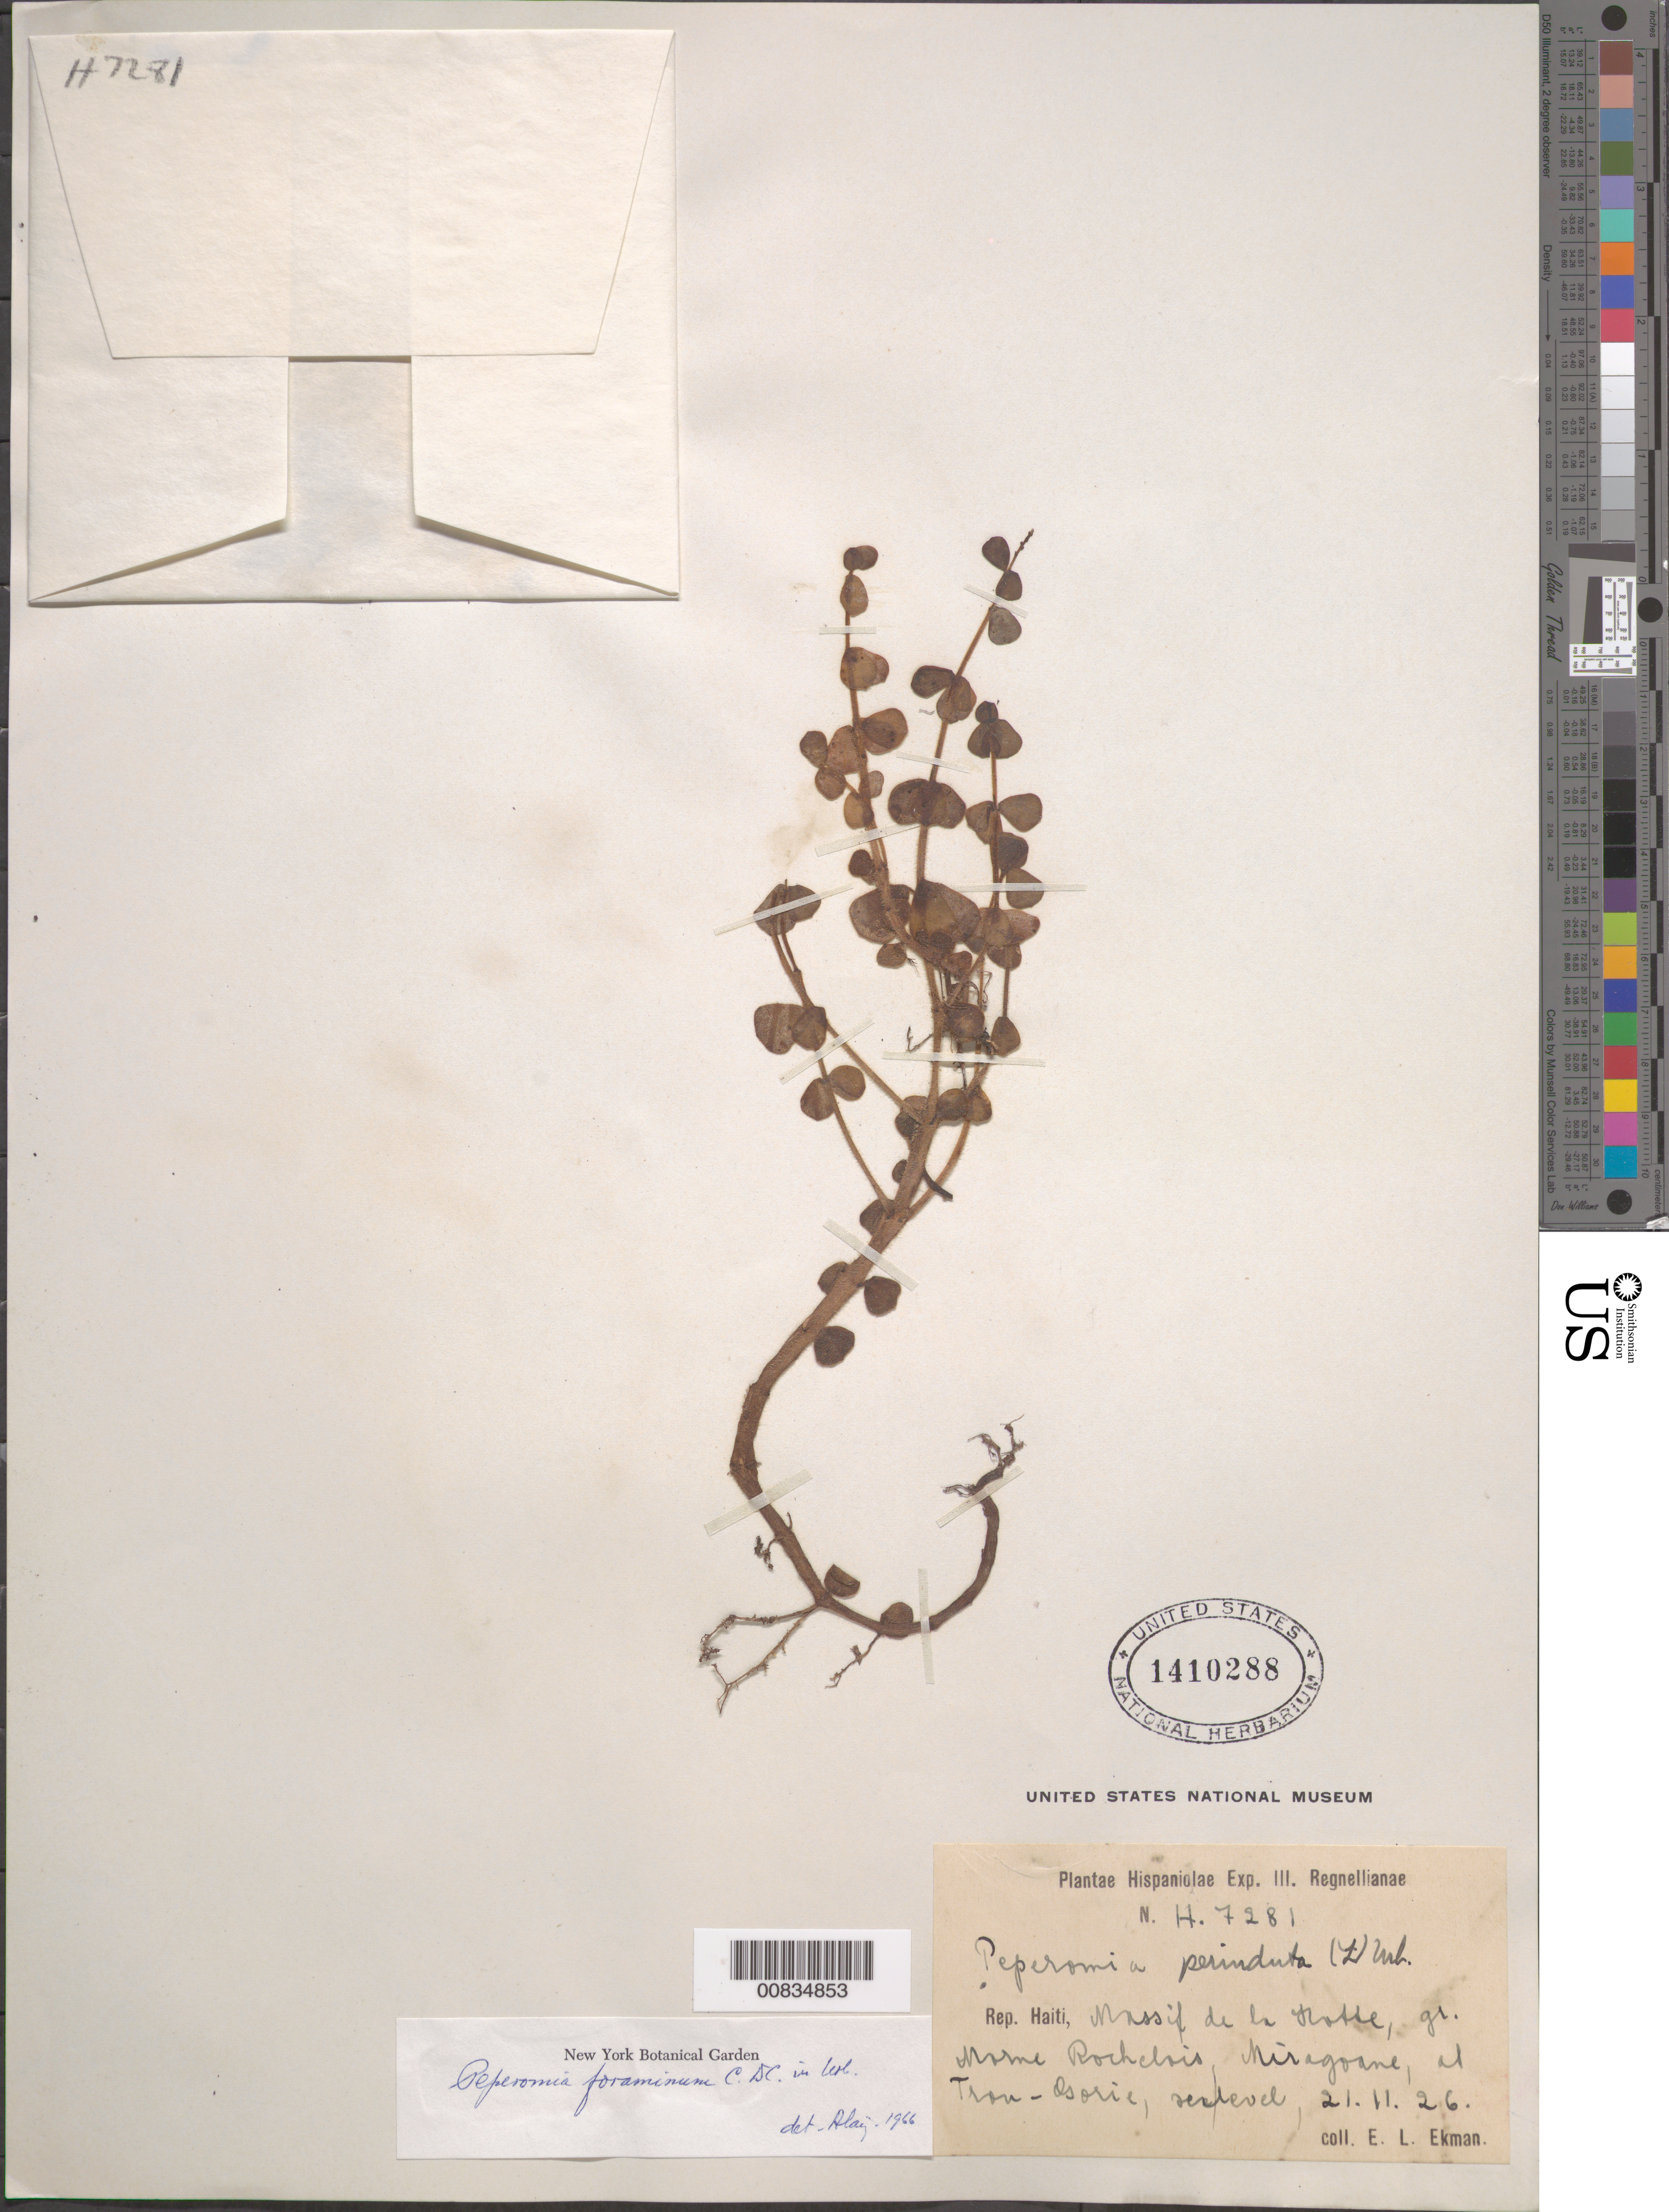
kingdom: Plantae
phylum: Tracheophyta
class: Magnoliopsida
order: Piperales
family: Piperaceae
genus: Peperomia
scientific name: Peperomia foraminum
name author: C. DC.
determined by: Liogier, Alain H.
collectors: E. L. Ekman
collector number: H 7281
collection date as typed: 21 Nov 1926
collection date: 1926-11-21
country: Haiti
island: Hispaniola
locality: Massif de la Hotte, gr. M. Rochelois, Miragoane, at "Tron-Gorie".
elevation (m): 0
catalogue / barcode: US 1410288